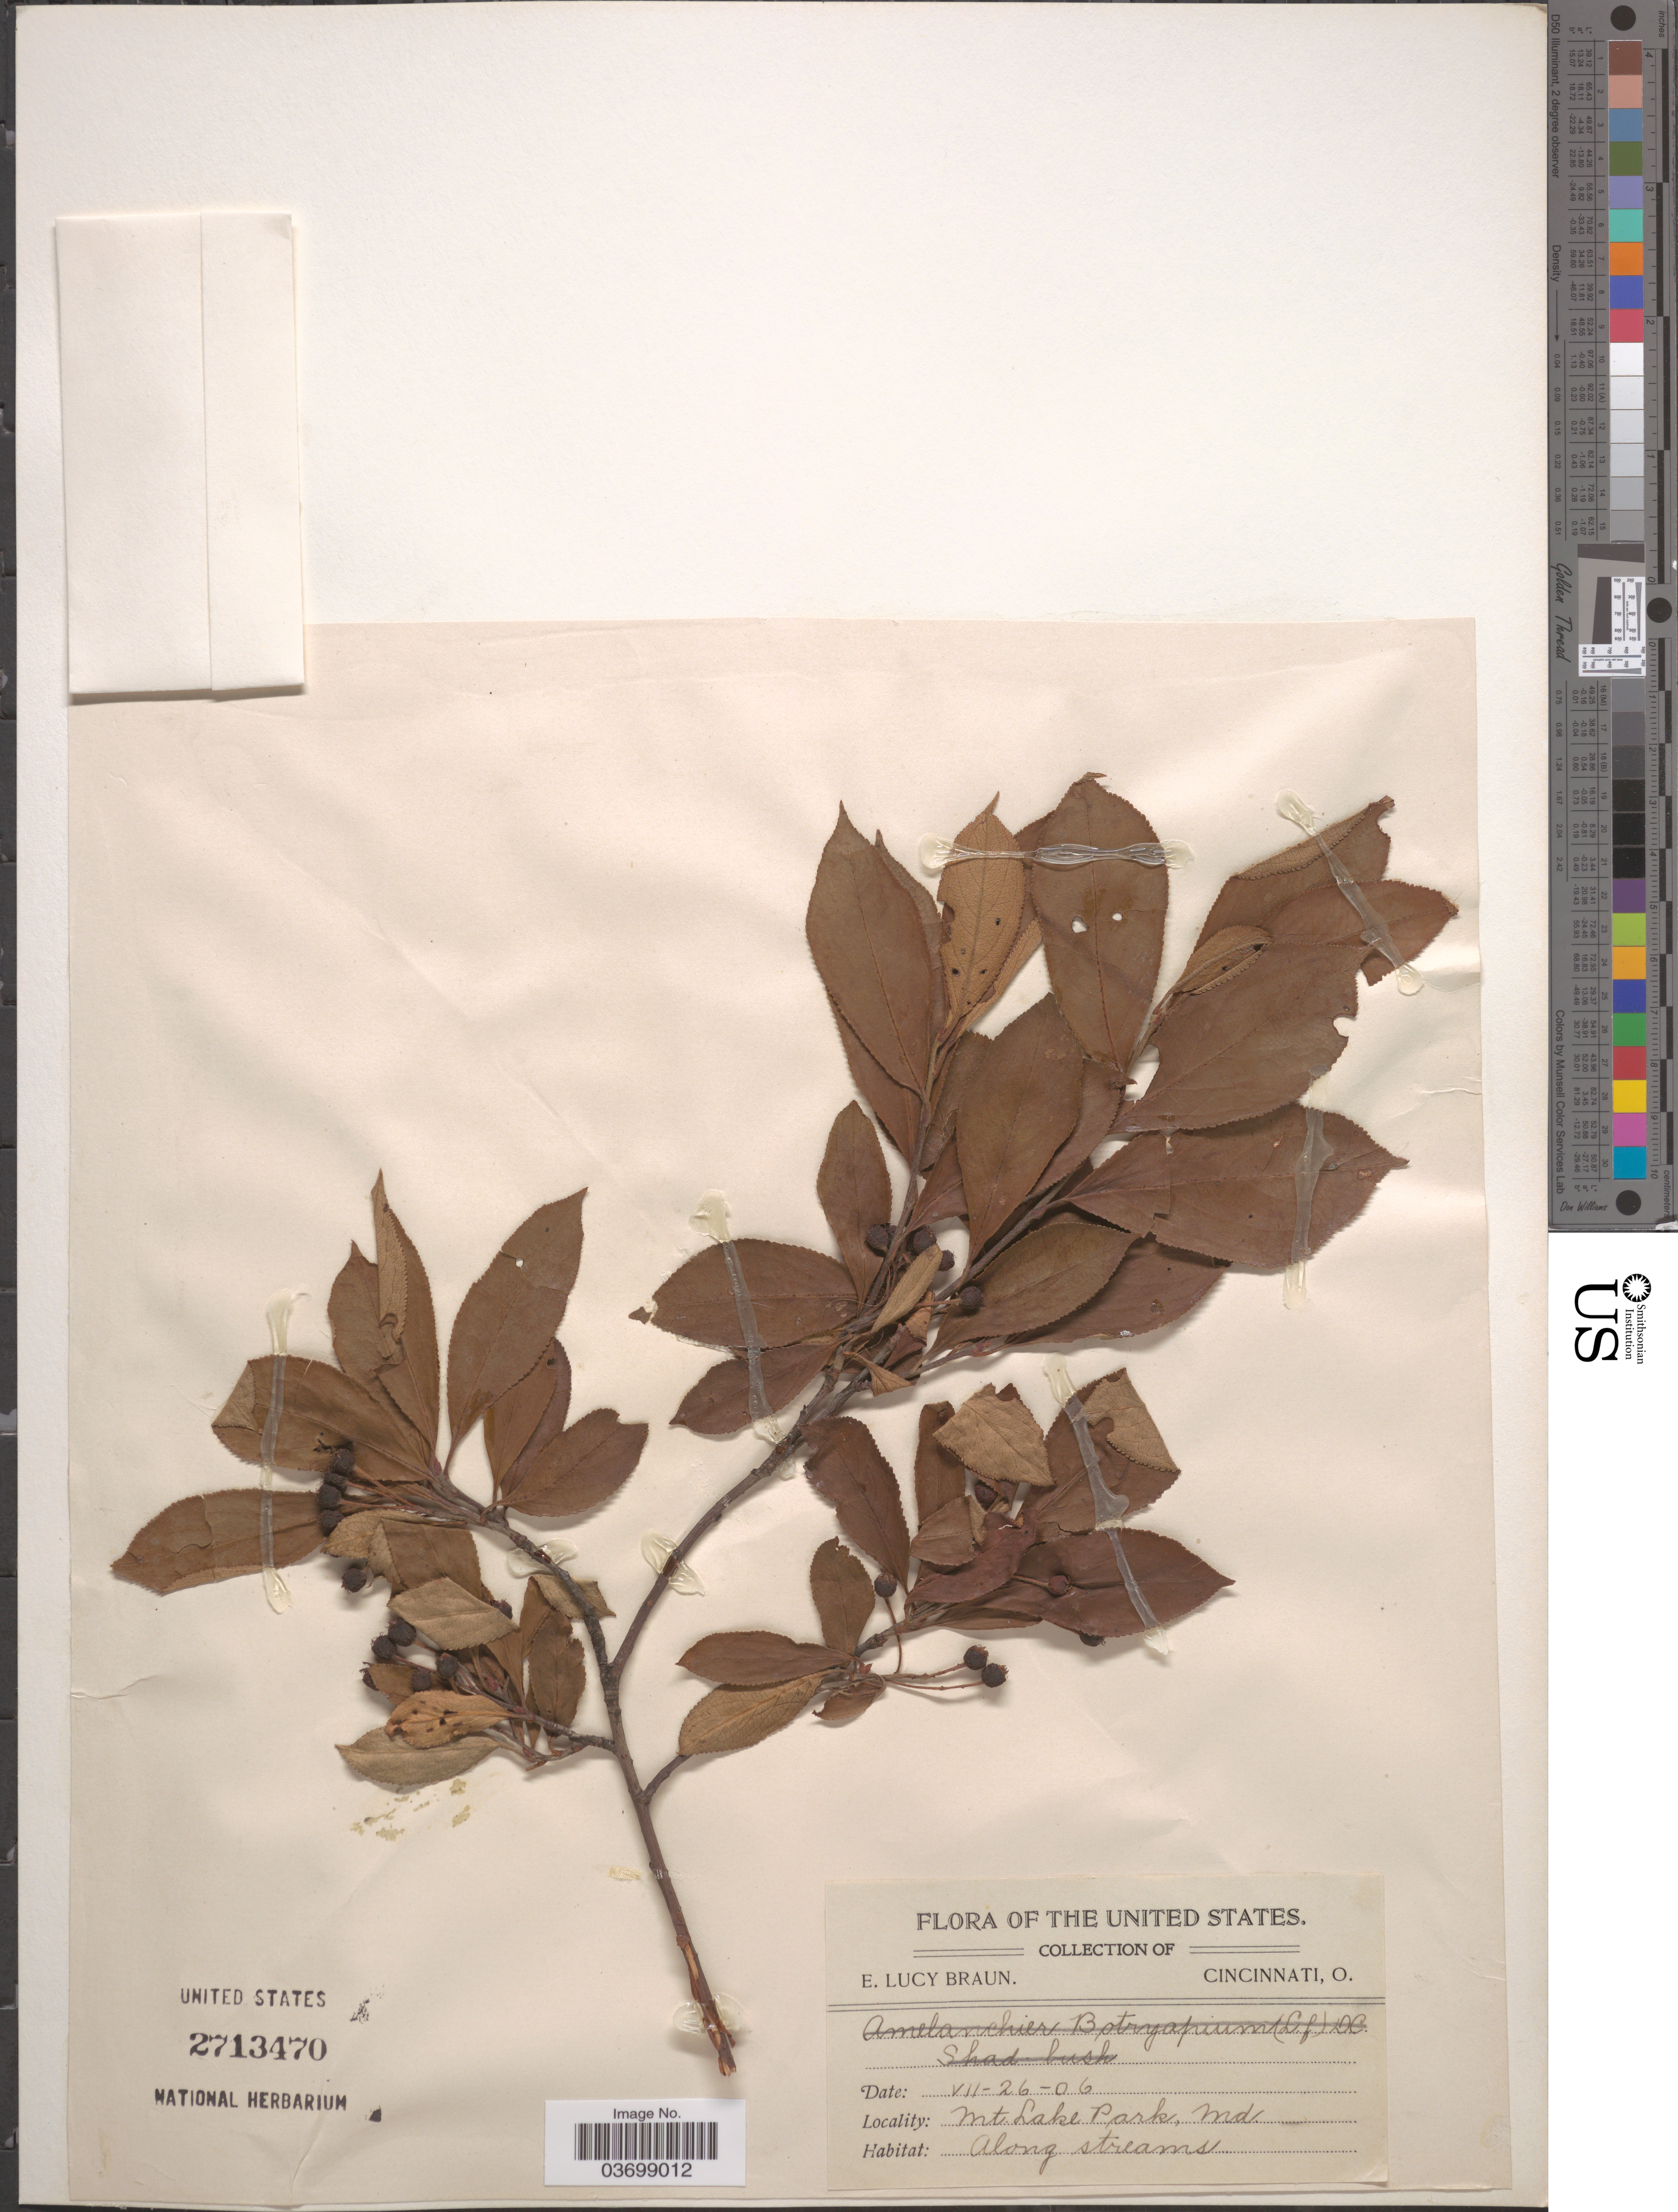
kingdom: Plantae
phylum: Tracheophyta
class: Magnoliopsida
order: Rosales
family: Rosaceae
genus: Aronia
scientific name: Aronia sp.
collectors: E. L. Braun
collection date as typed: Transcribed d/m/y: 26/7/6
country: United States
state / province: Maryland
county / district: Garrett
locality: Mt Lake Park.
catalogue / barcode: US 2713470